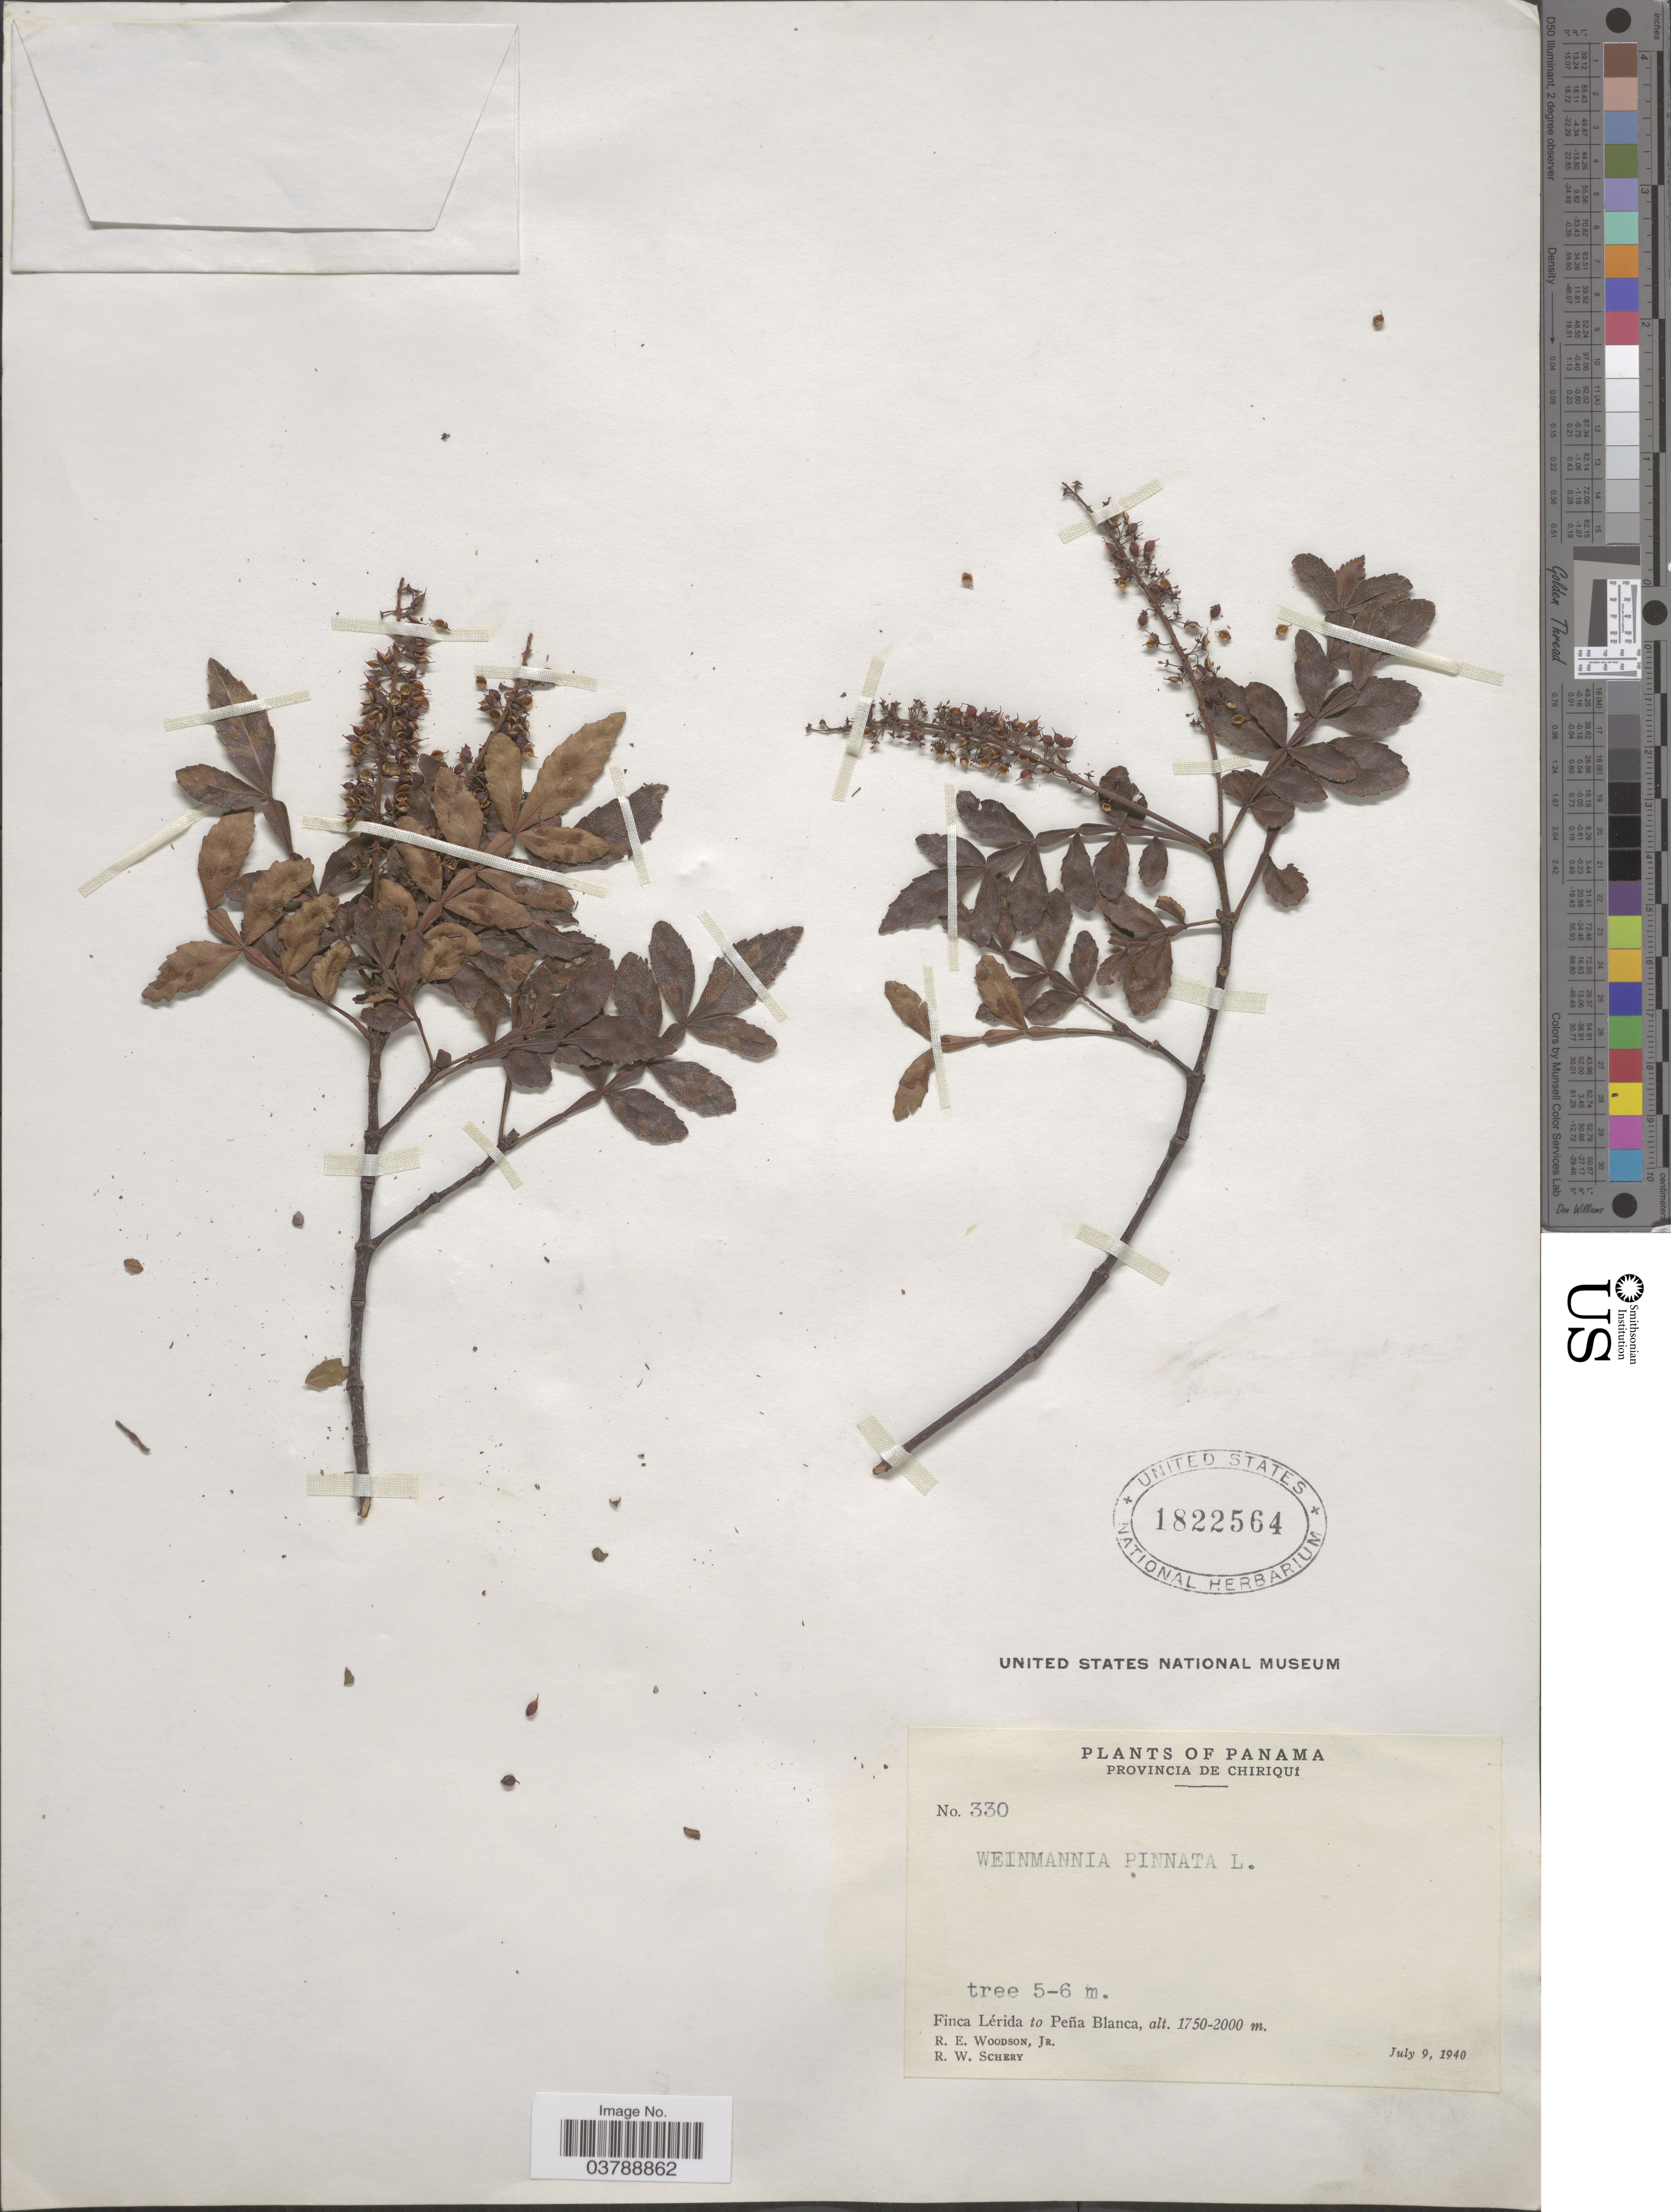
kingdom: Plantae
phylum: Tracheophyta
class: Magnoliopsida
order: Oxalidales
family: Cunoniaceae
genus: Weinmannia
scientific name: Weinmannia pinnata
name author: L.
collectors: R. E. Woodson & R. W. Schery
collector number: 330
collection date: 1940-07-09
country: Panama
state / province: Chiriqui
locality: Finca Lérida to Peña Blanca.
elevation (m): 1750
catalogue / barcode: US 1822564